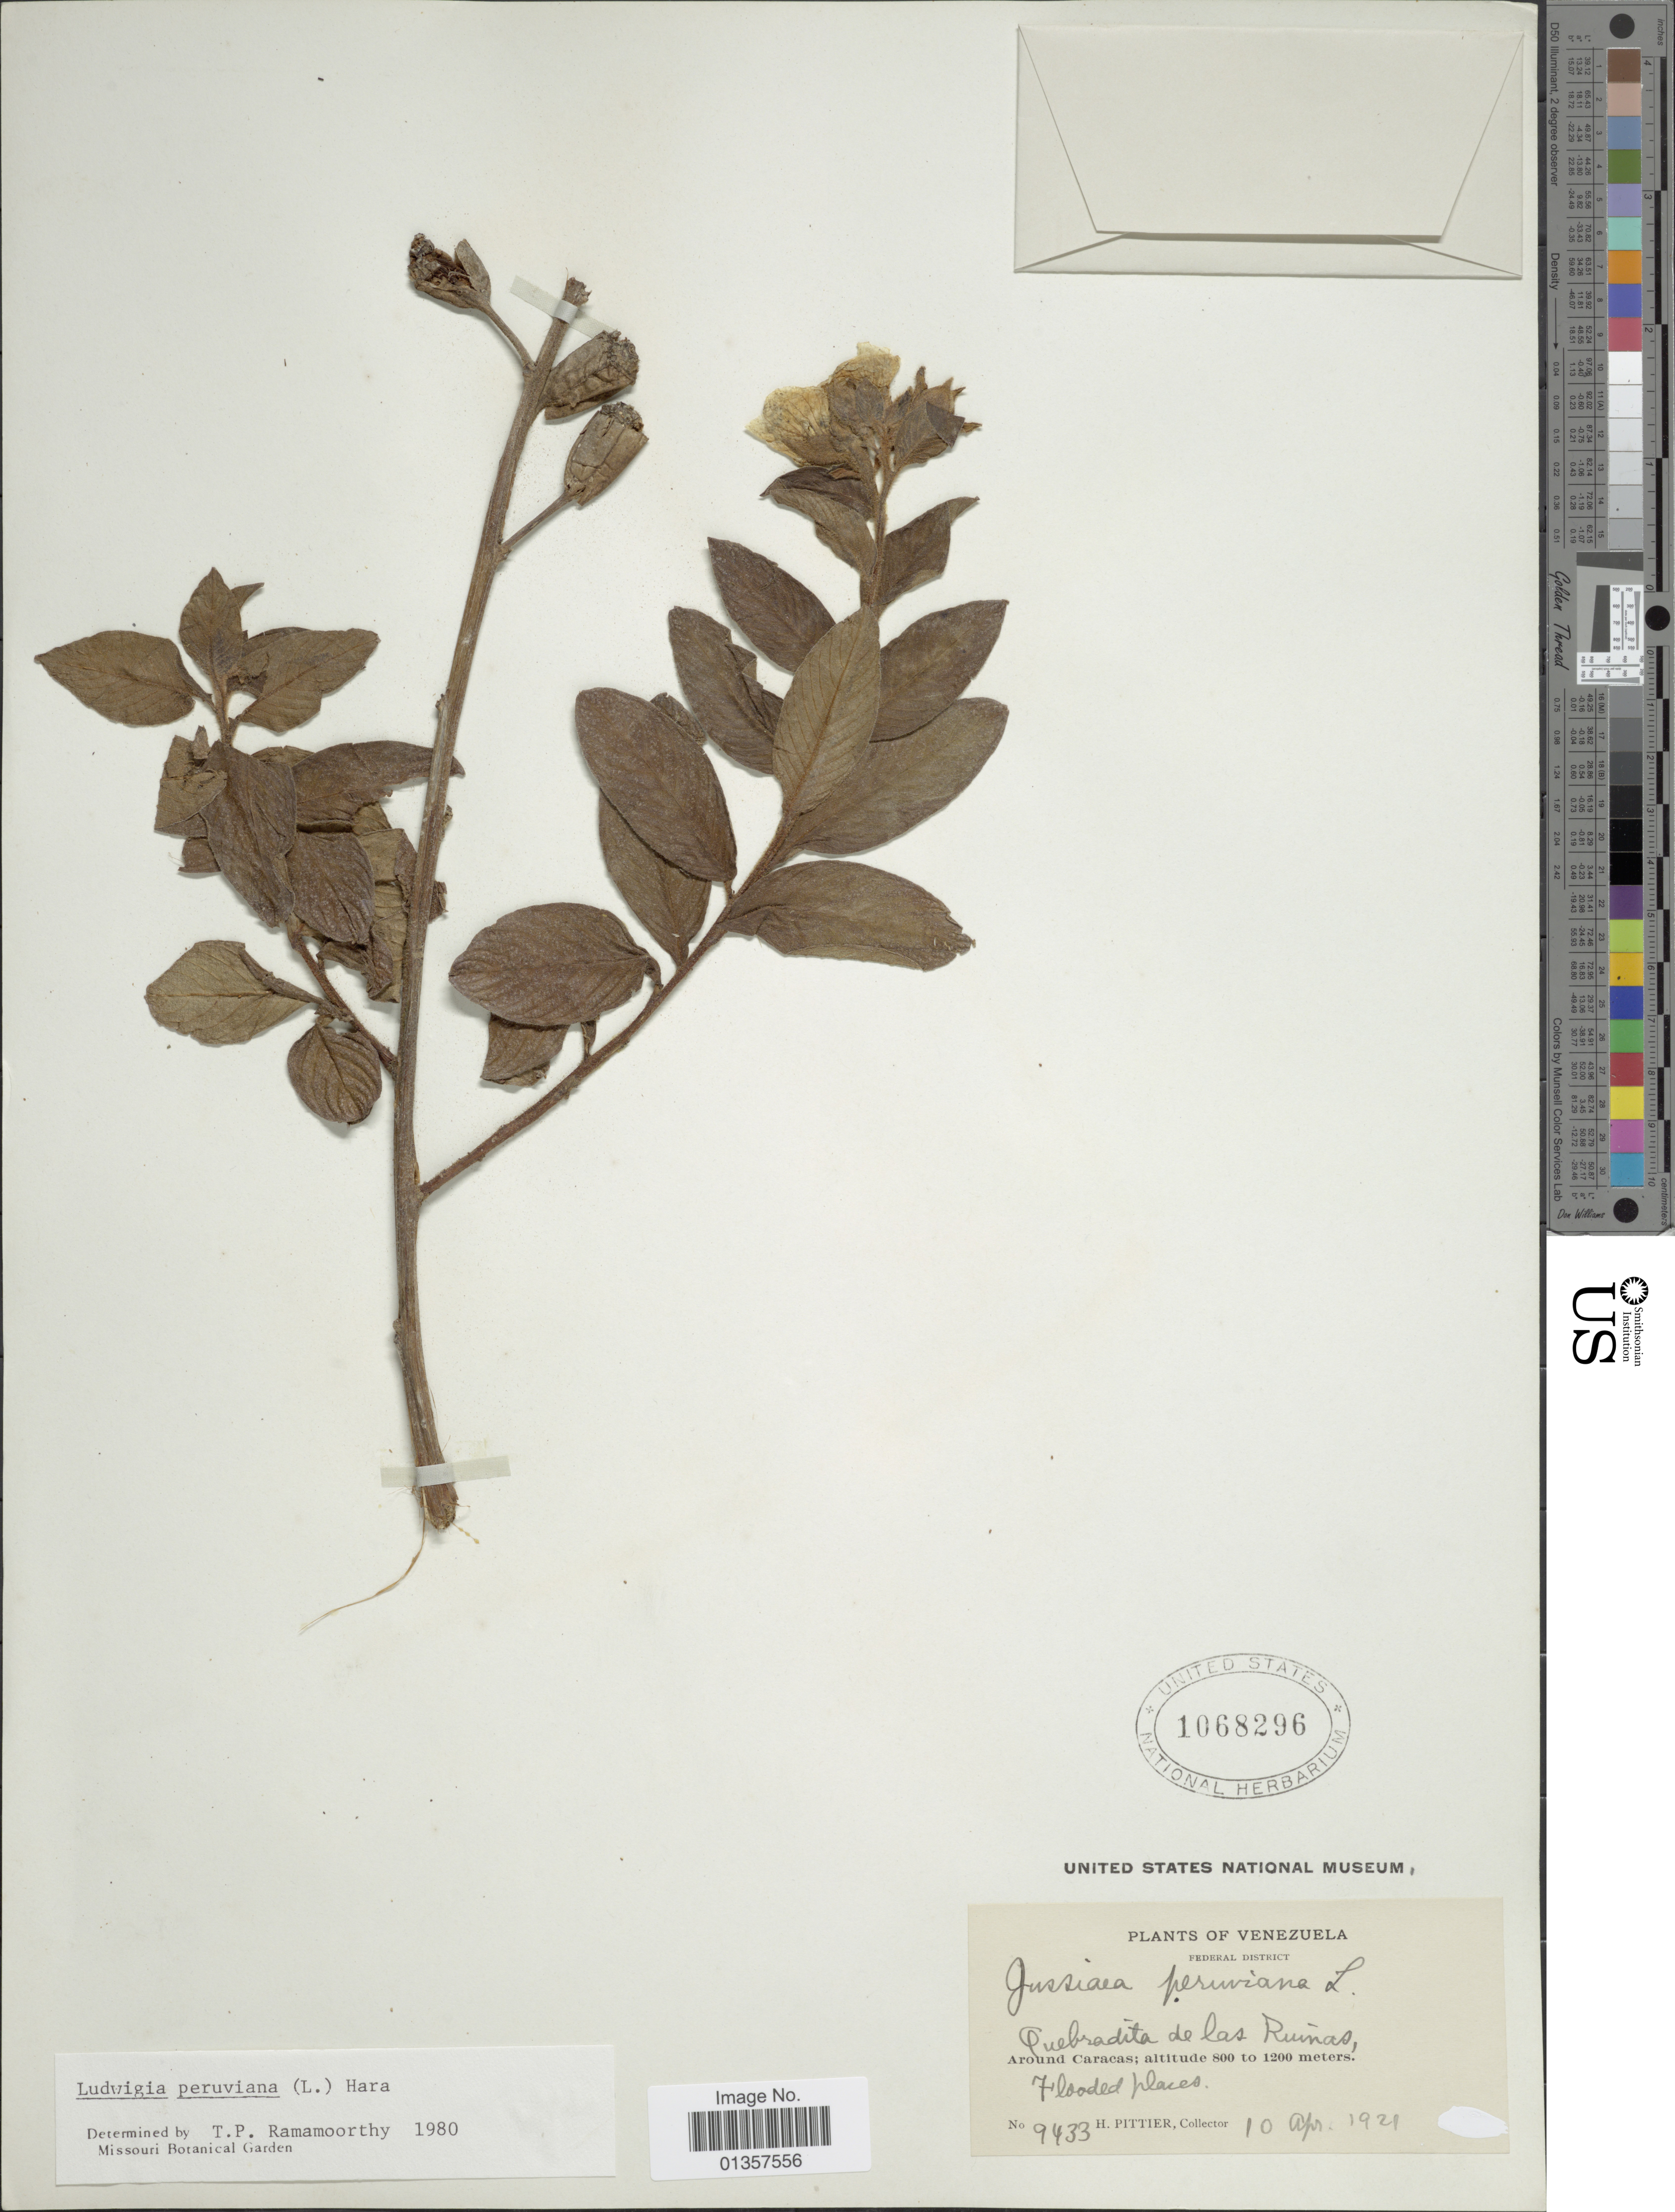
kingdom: Plantae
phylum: Tracheophyta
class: Magnoliopsida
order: Myrtales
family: Onagraceae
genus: Ludwigia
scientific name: Ludwigia peruviana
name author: (L.) H. Hara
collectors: H. F. Pittier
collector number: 9433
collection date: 1921-04-10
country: Venezuela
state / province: Distrito Federal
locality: Quebradita de las Ruinas. Around Caracas, Federal District.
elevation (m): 800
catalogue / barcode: US 1068296